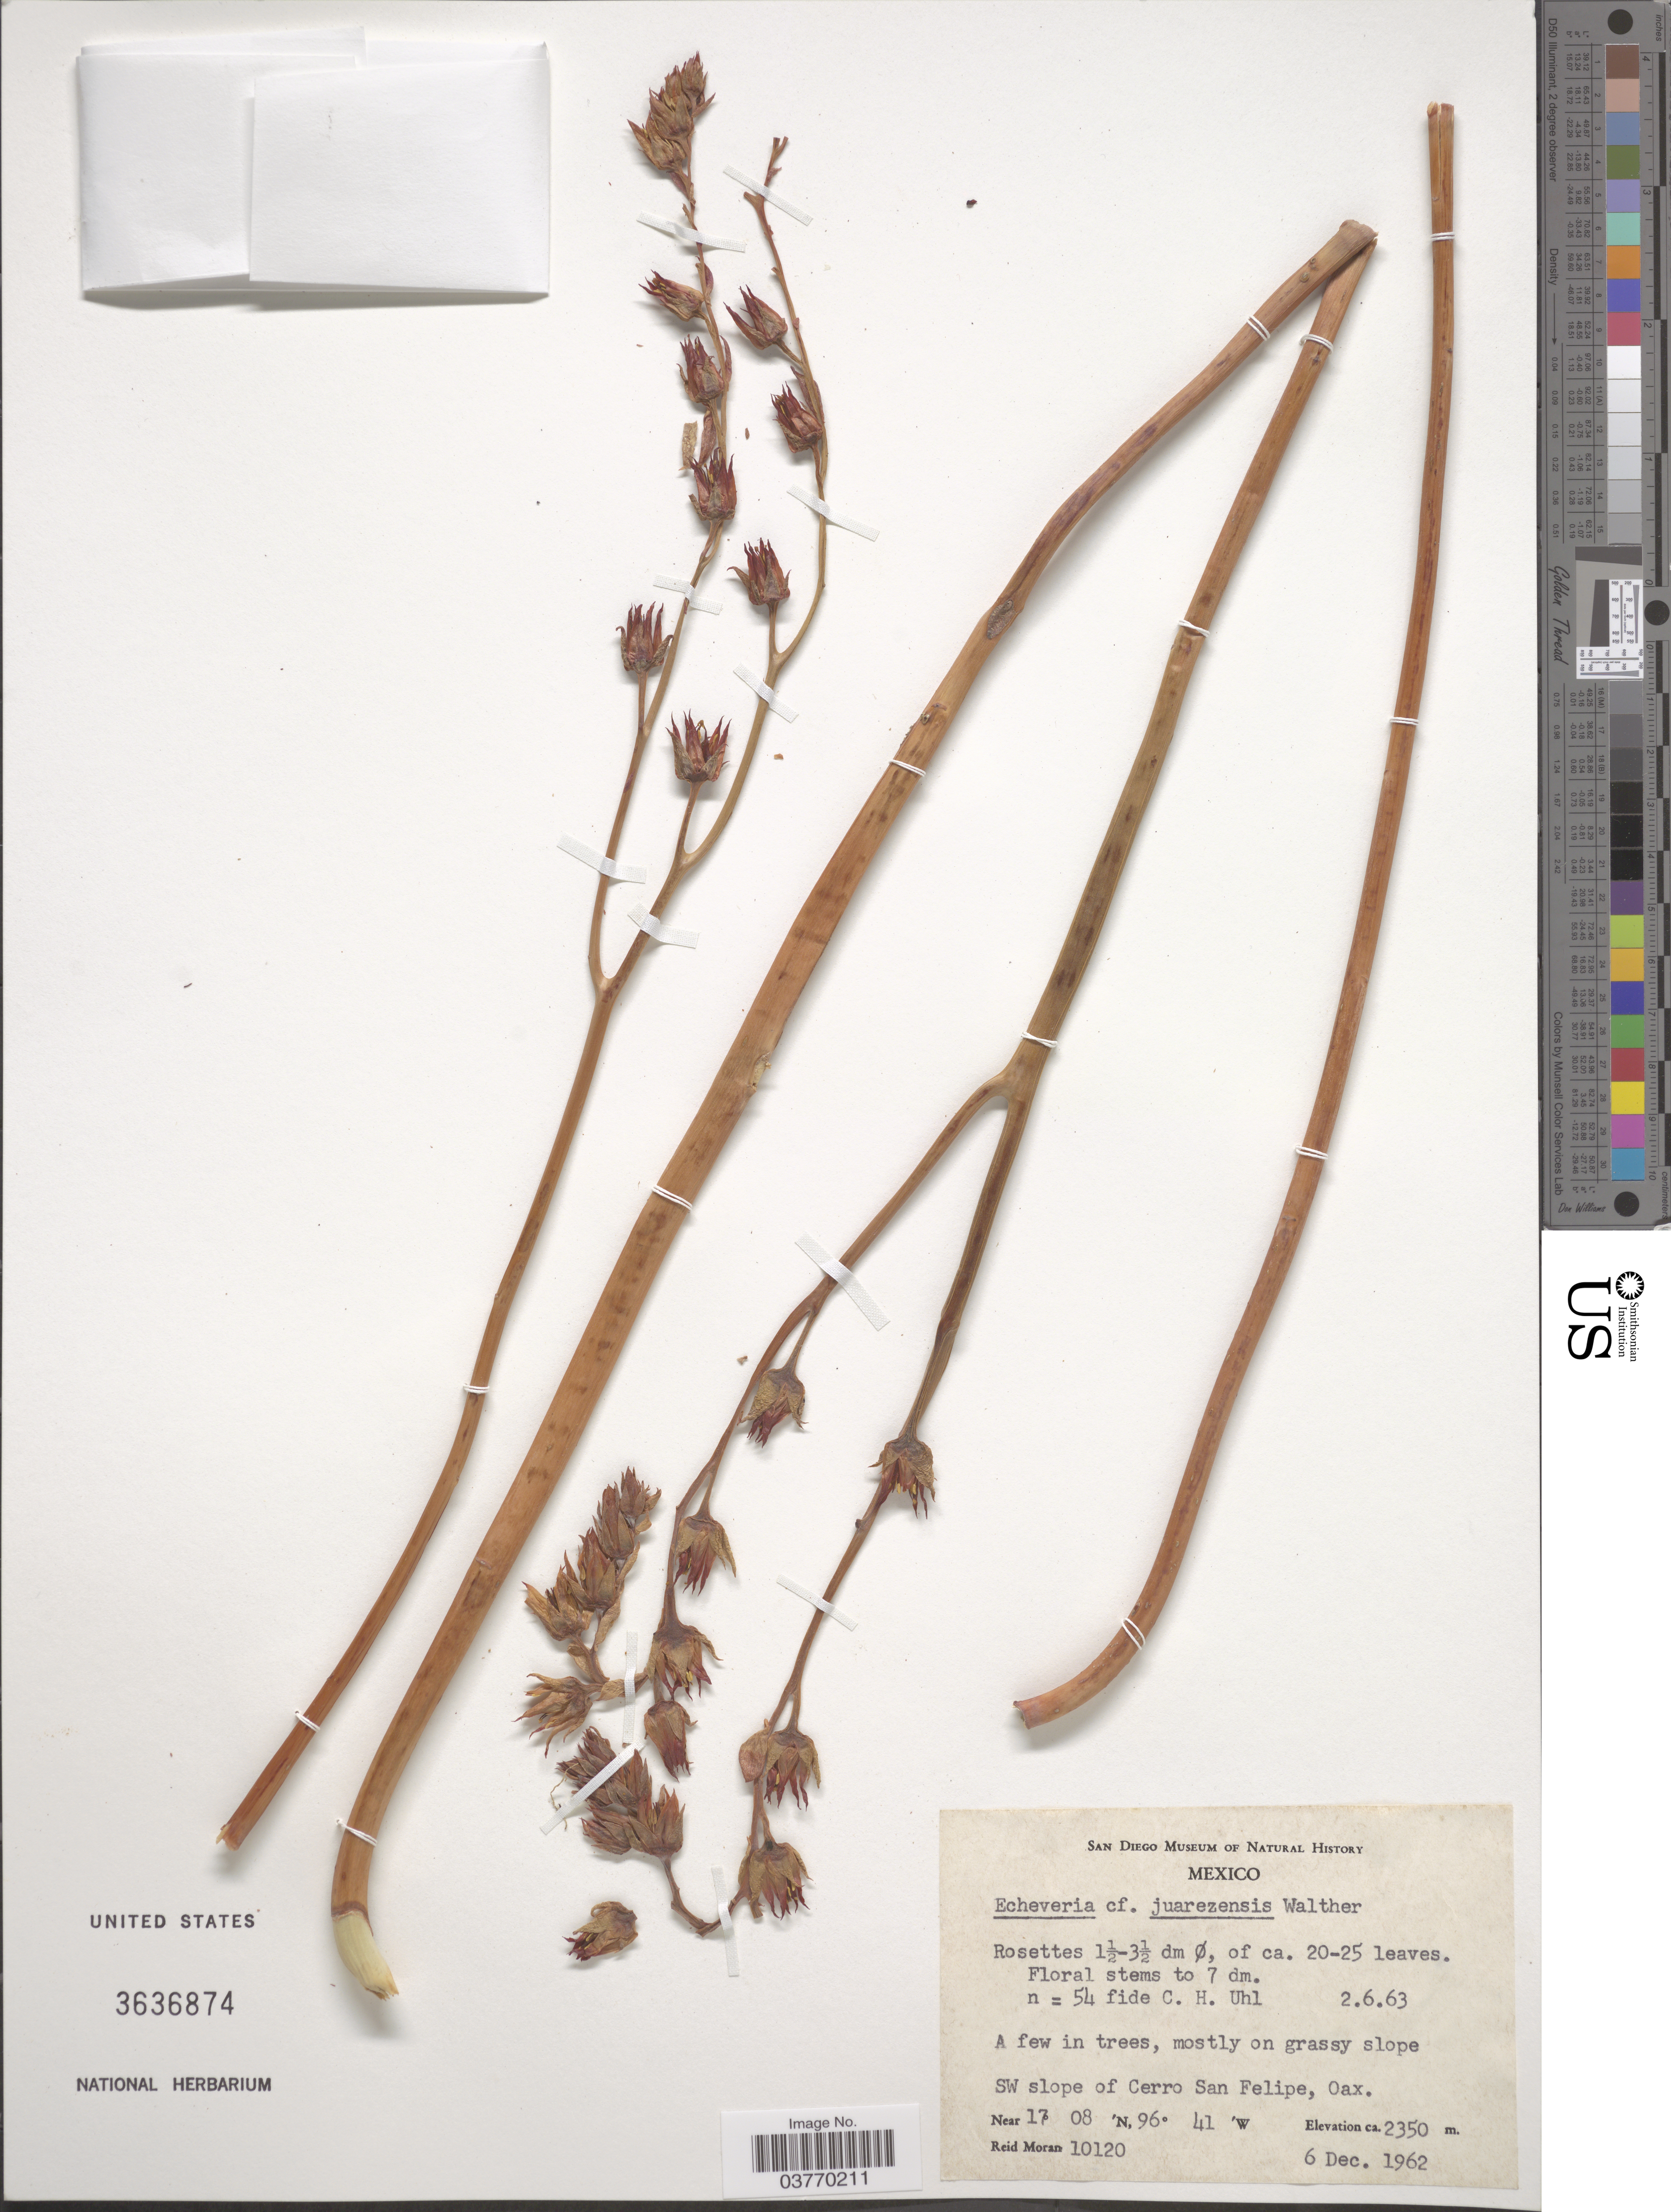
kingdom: Plantae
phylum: Tracheophyta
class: Magnoliopsida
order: Saxifragales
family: Crassulaceae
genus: Echeveria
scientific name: Echeveria juarezensis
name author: E. Walther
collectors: R. V. Moran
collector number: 10120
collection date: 1962-12-06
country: Mexico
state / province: Oaxaca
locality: SW slope of Cerro San Felipe.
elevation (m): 2350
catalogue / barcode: US 3636874